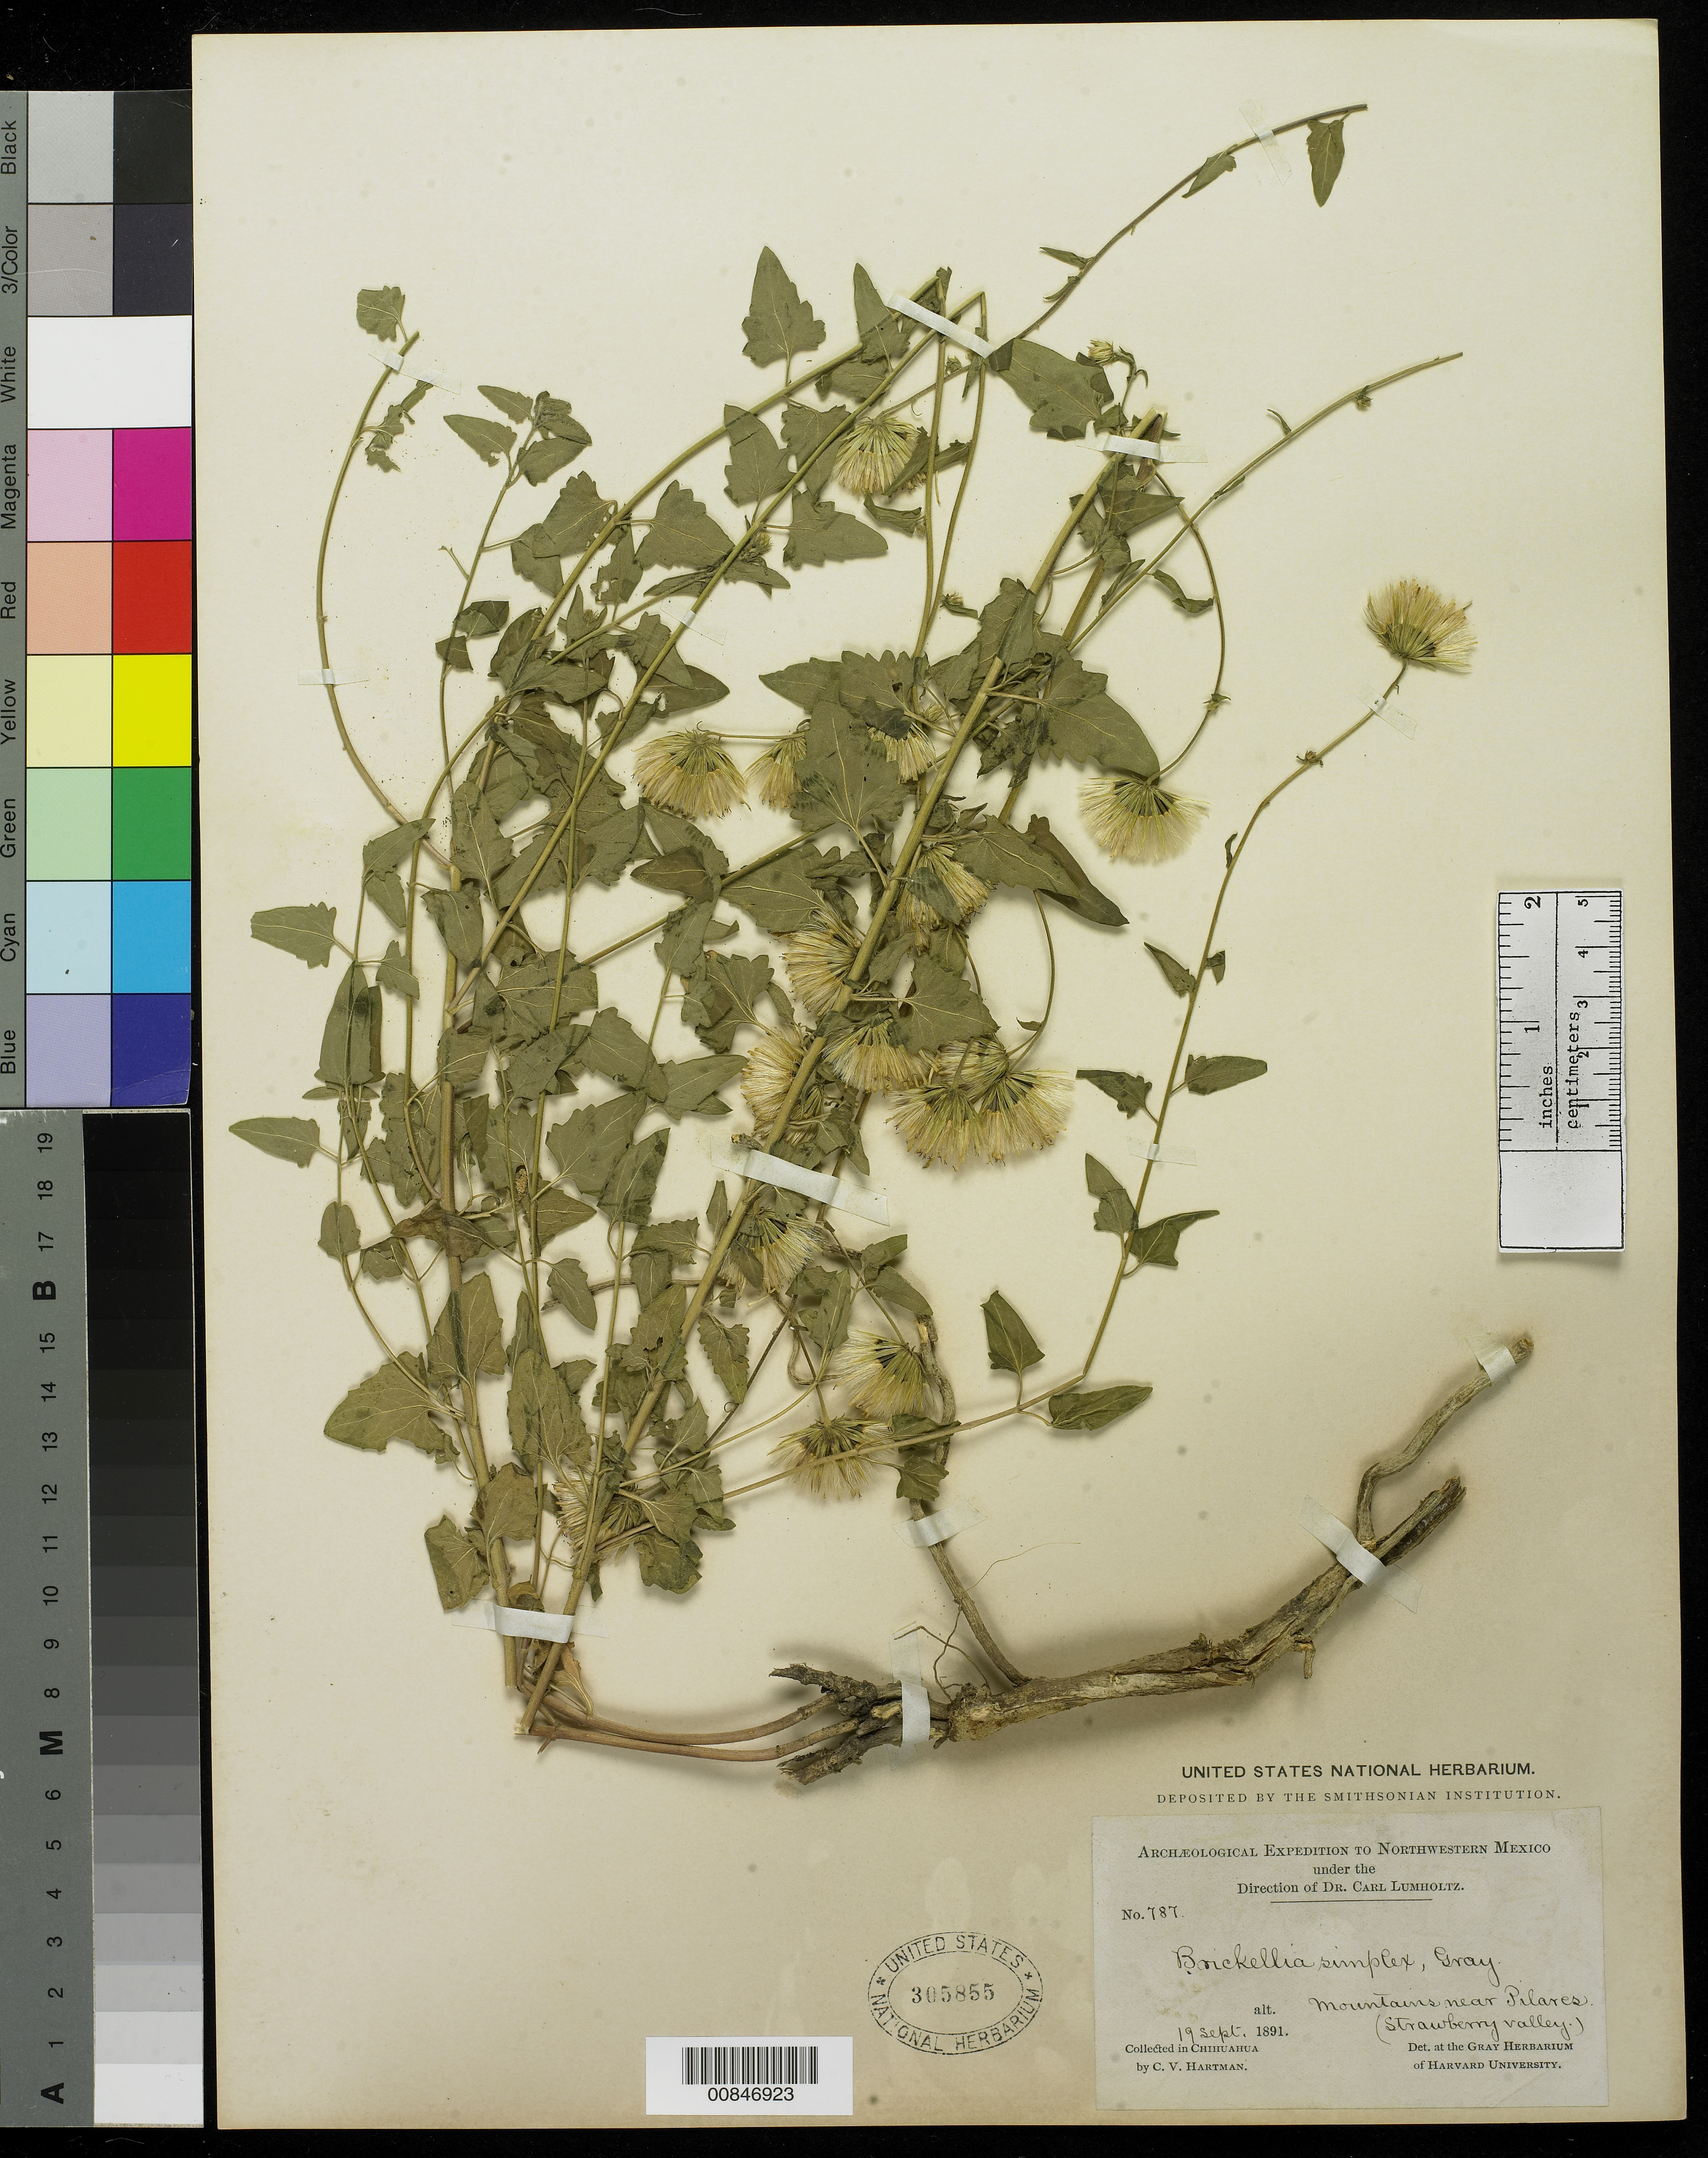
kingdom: Plantae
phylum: Tracheophyta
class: Magnoliopsida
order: Asterales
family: Asteraceae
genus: Brickellia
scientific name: Brickellia simplex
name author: A. Gray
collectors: C. V. Hartman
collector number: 787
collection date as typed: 19 Sep 1891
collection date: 1891-09-19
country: Mexico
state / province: Chihuahua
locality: Mountains near Pilares (Strawberry Valley).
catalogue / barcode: US 305855